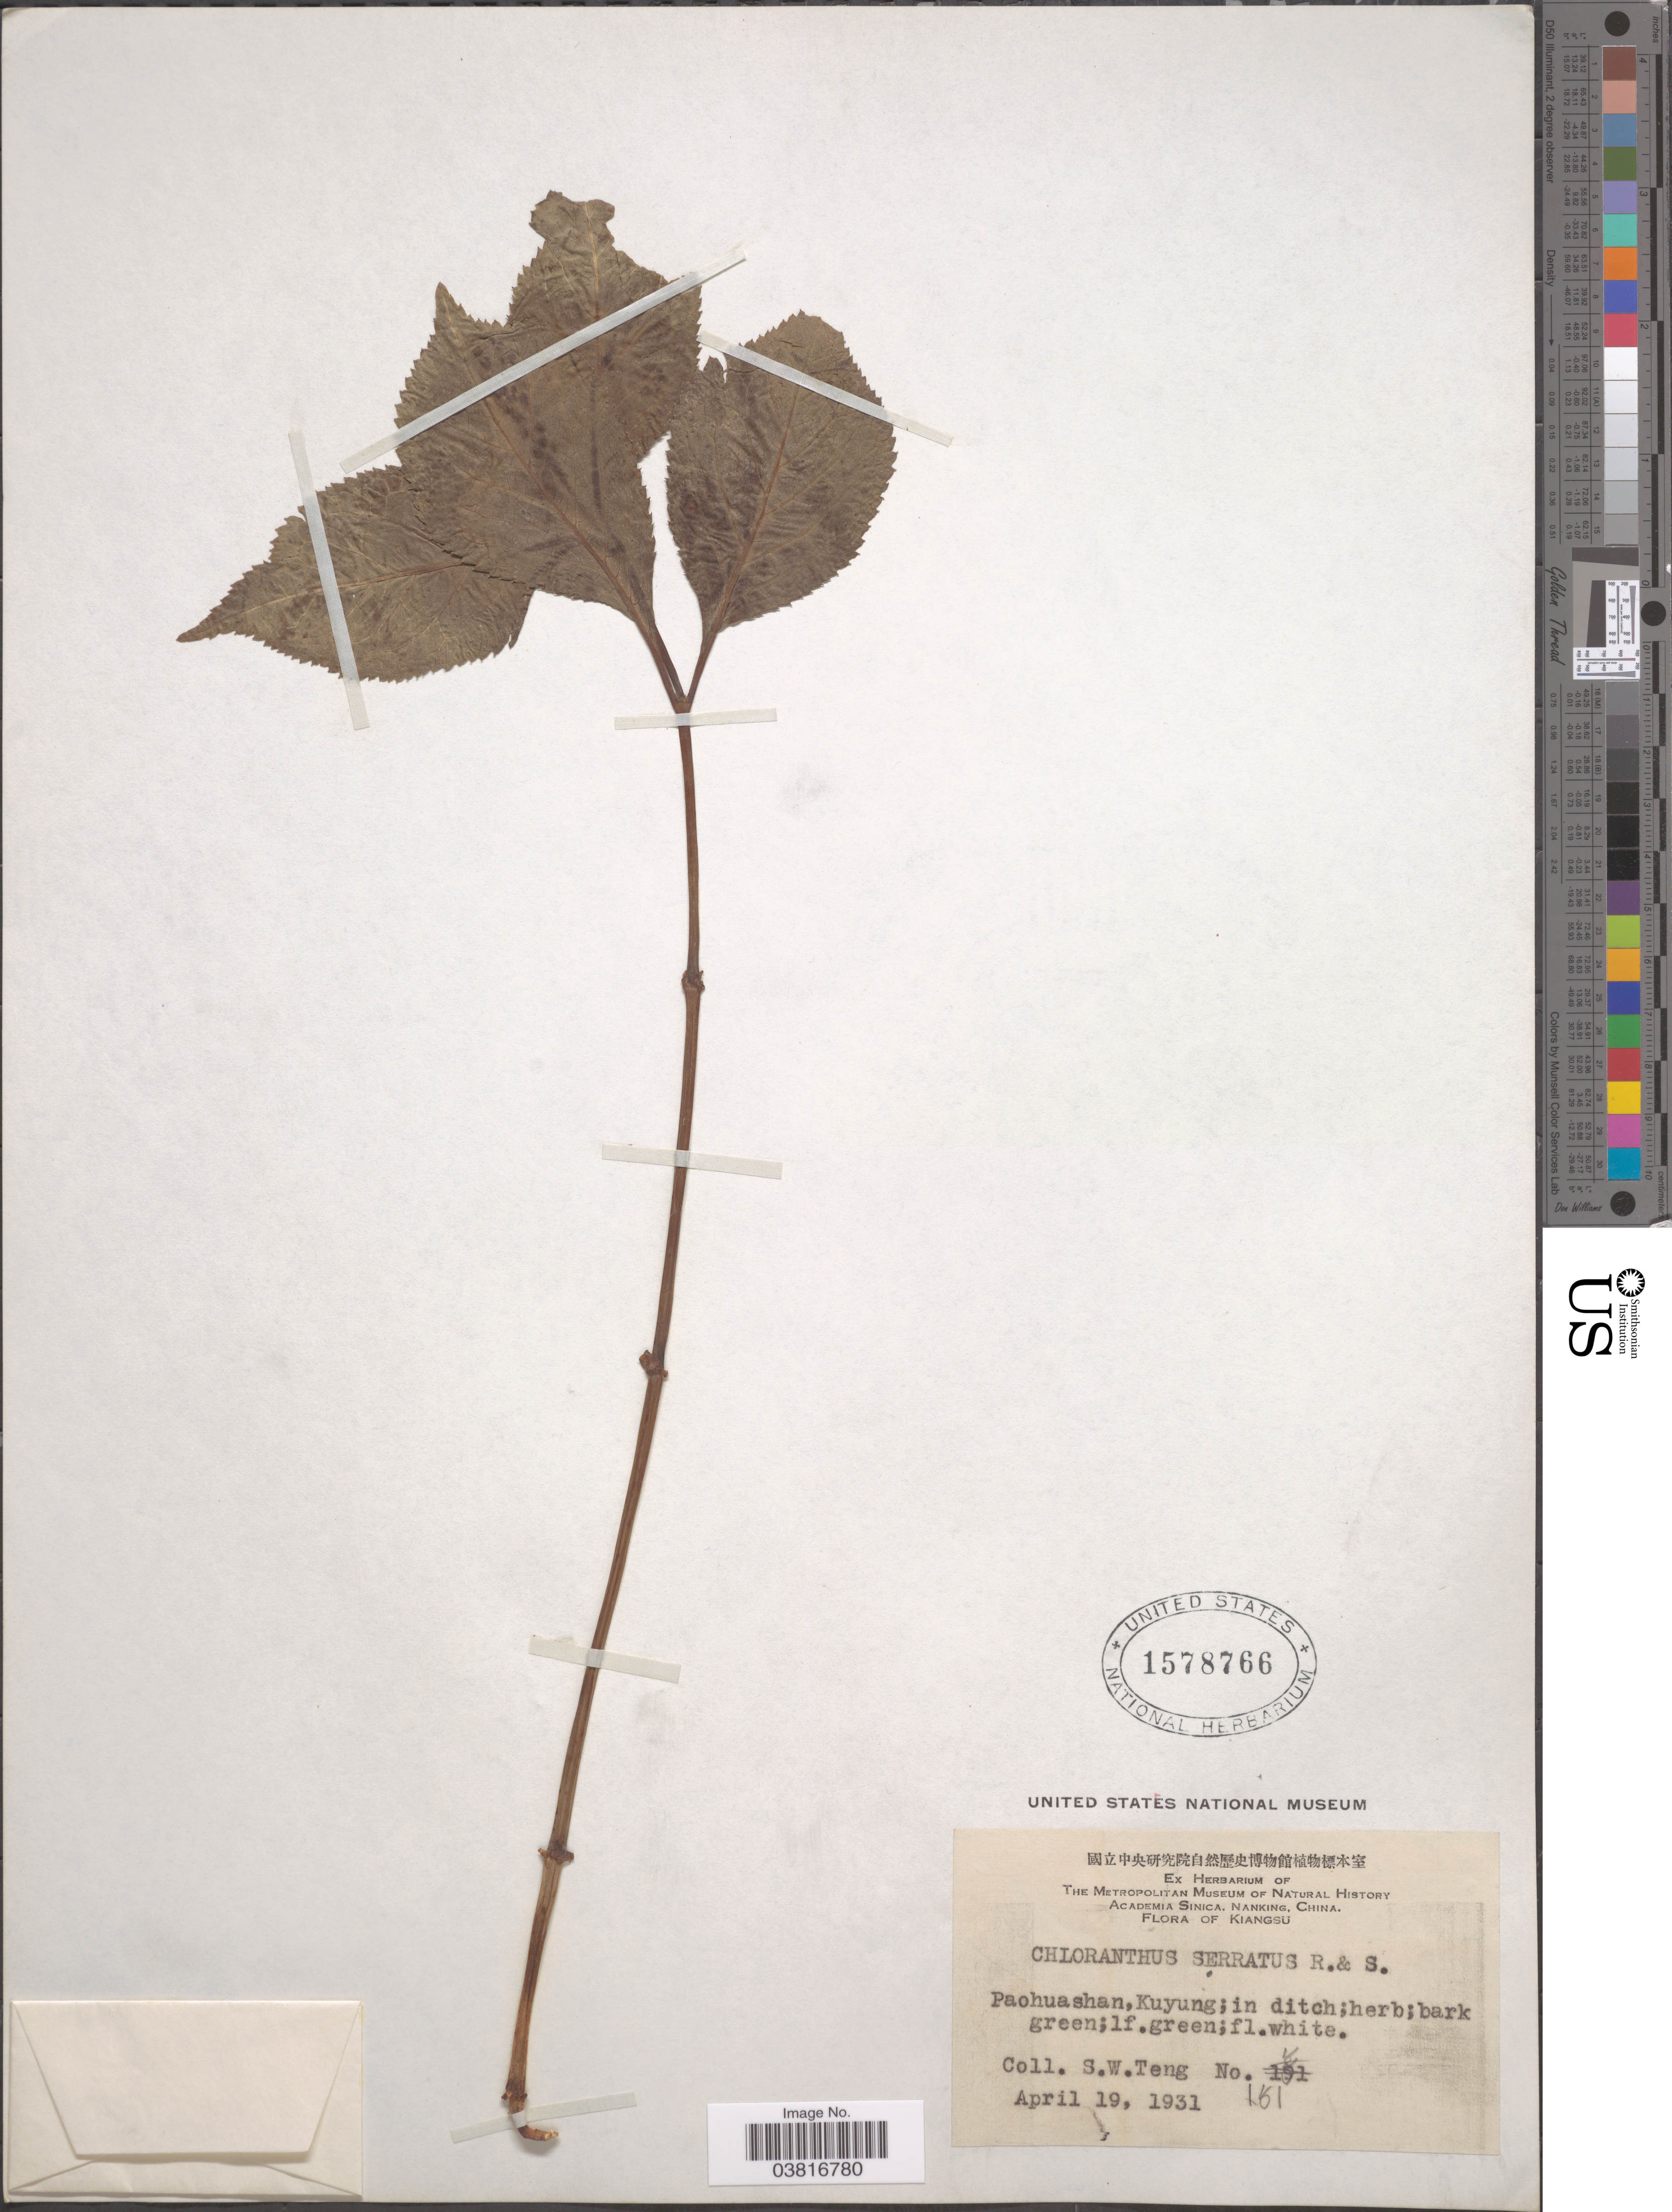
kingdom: Plantae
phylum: Tracheophyta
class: Magnoliopsida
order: Chloranthales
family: Chloranthaceae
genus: Chloranthus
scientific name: Chloranthus serratus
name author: (Thunb.) Roem. & Schult.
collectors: S. Teng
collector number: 181*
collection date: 1931-04-19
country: China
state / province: Jiangsu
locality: Kiangsu. Paohuashan, Kuyung.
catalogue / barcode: US 1578766